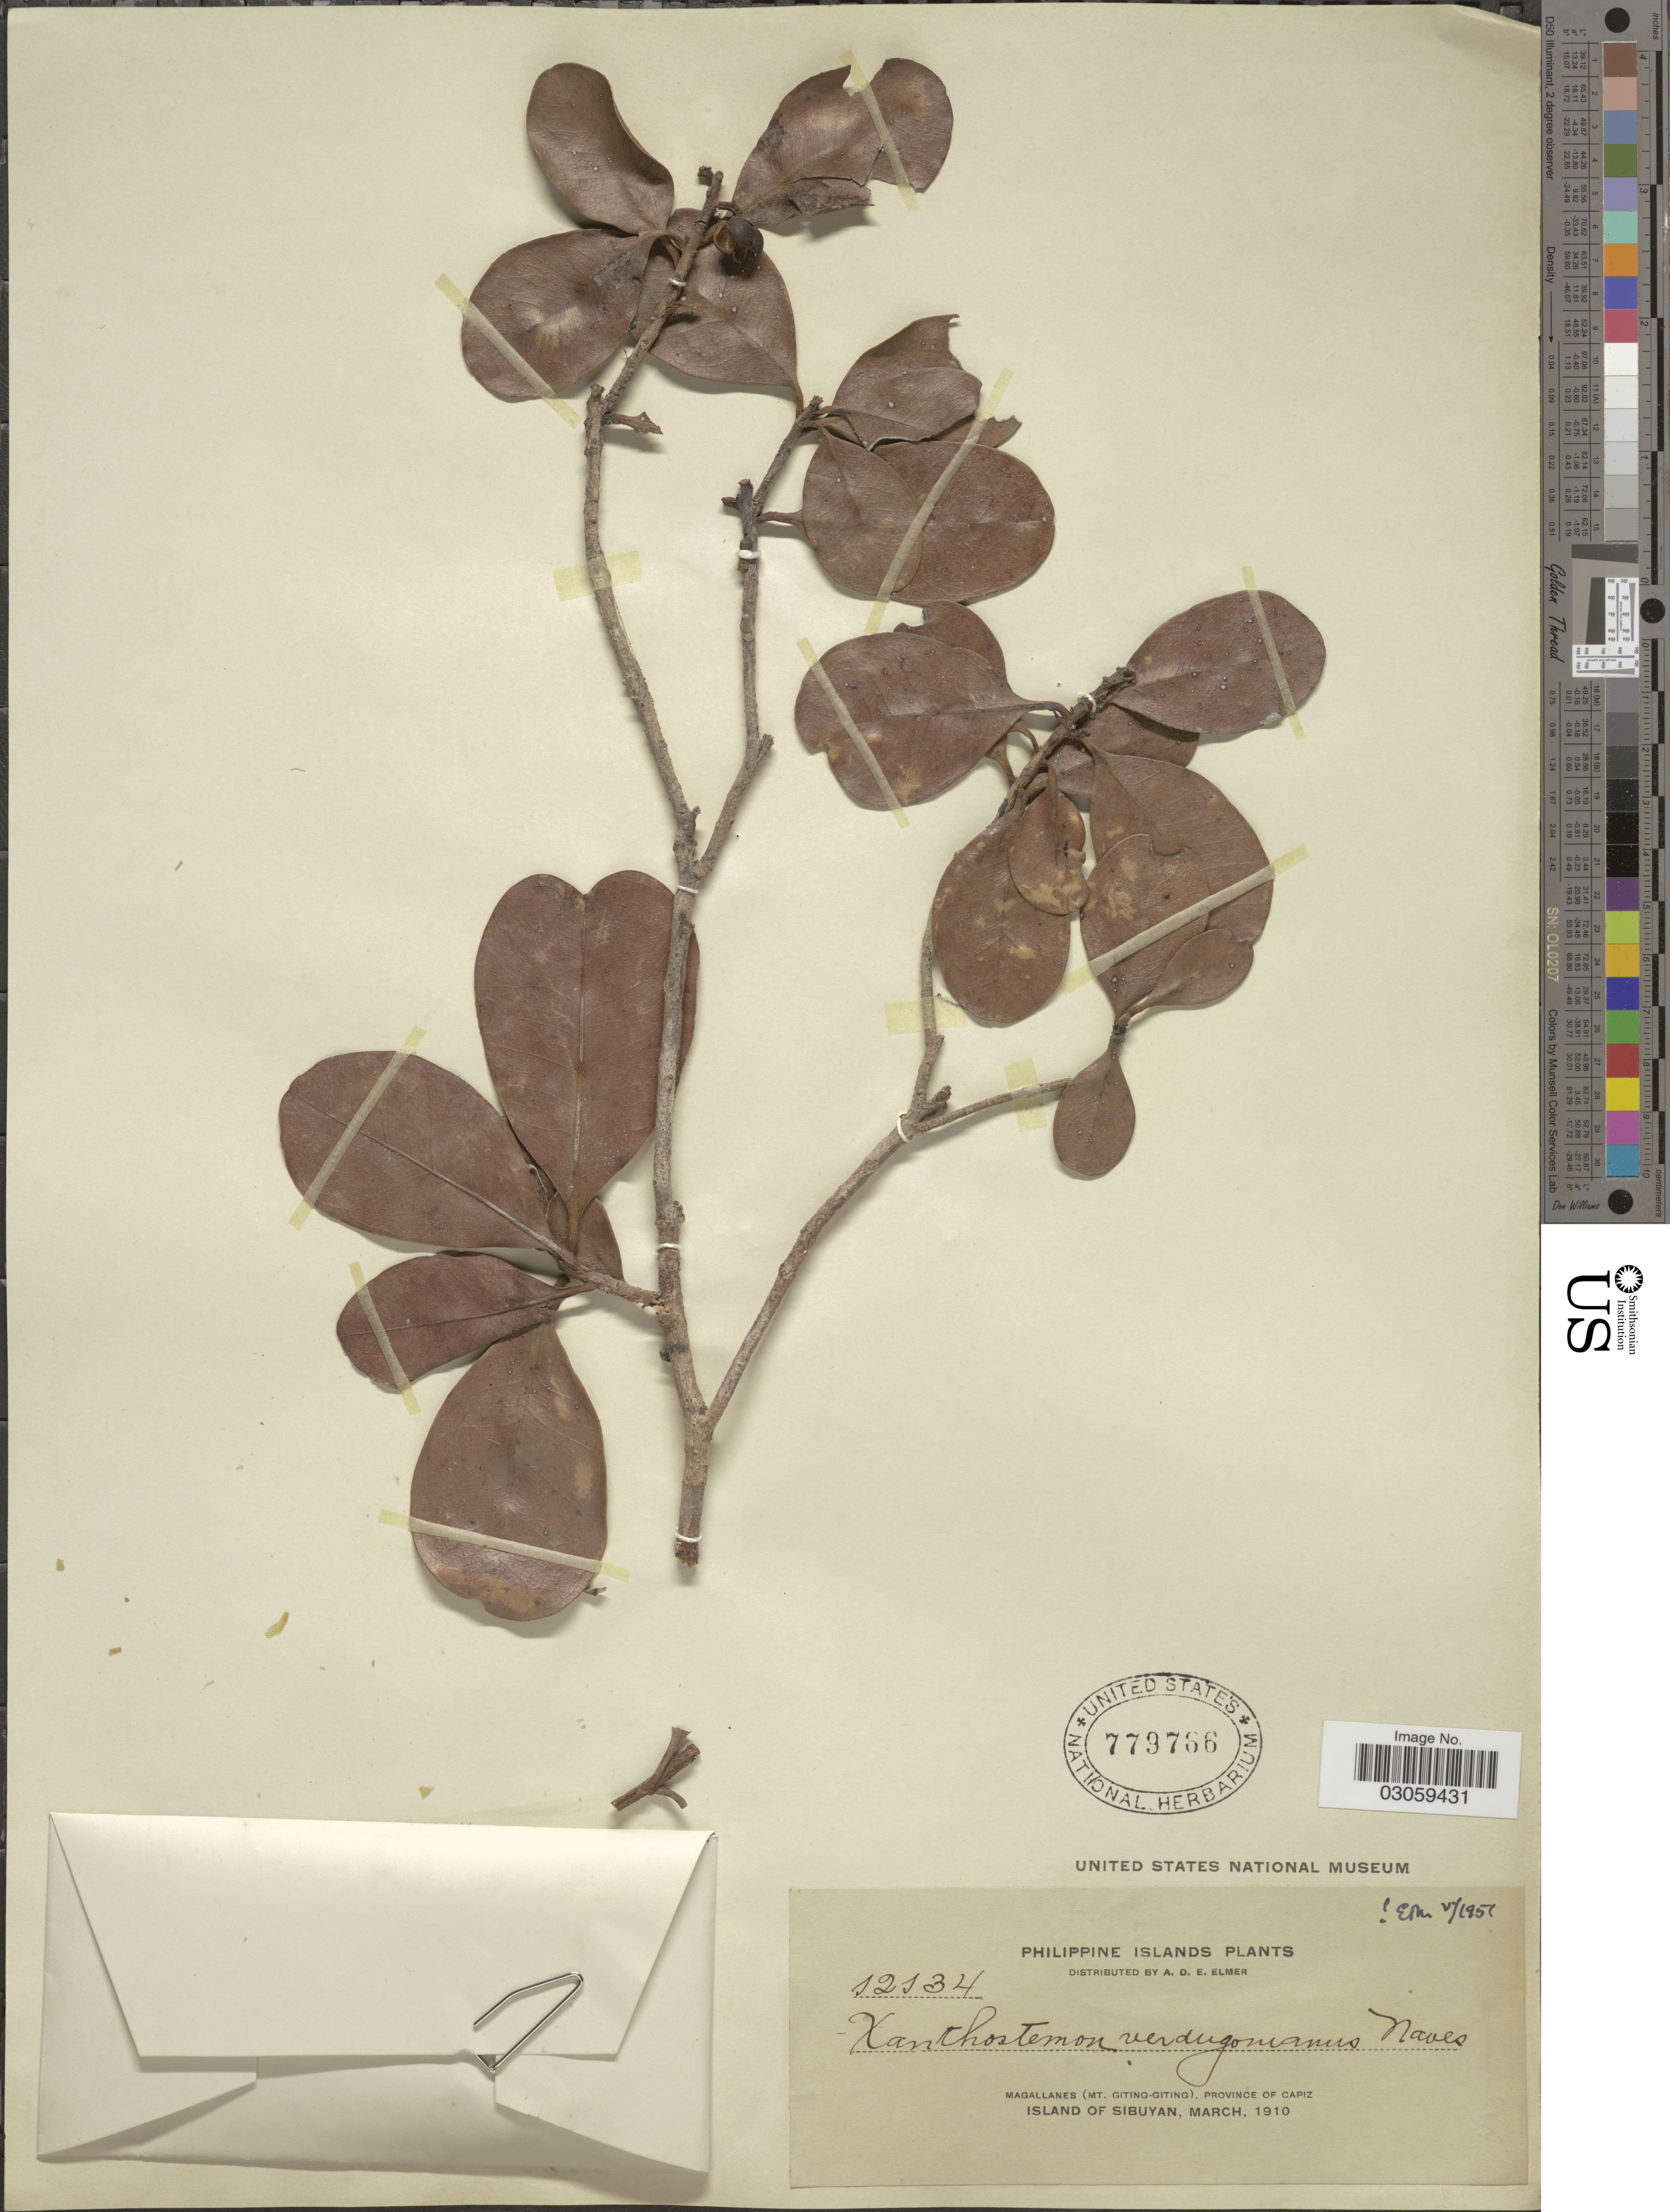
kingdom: Plantae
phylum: Tracheophyta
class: Magnoliopsida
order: Myrtales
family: Myrtaceae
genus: Xanthostemon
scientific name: Xanthostemon verdugonianus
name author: Náves ex Fern.-Vill.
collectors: A. D. E. Elmer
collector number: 12134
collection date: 1910-03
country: Philippines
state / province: Western Visayas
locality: Magallanes (Mt. Giting-Giting), Province of Capiz. Province of Capiz. Island of Sibuyan.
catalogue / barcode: US 779766